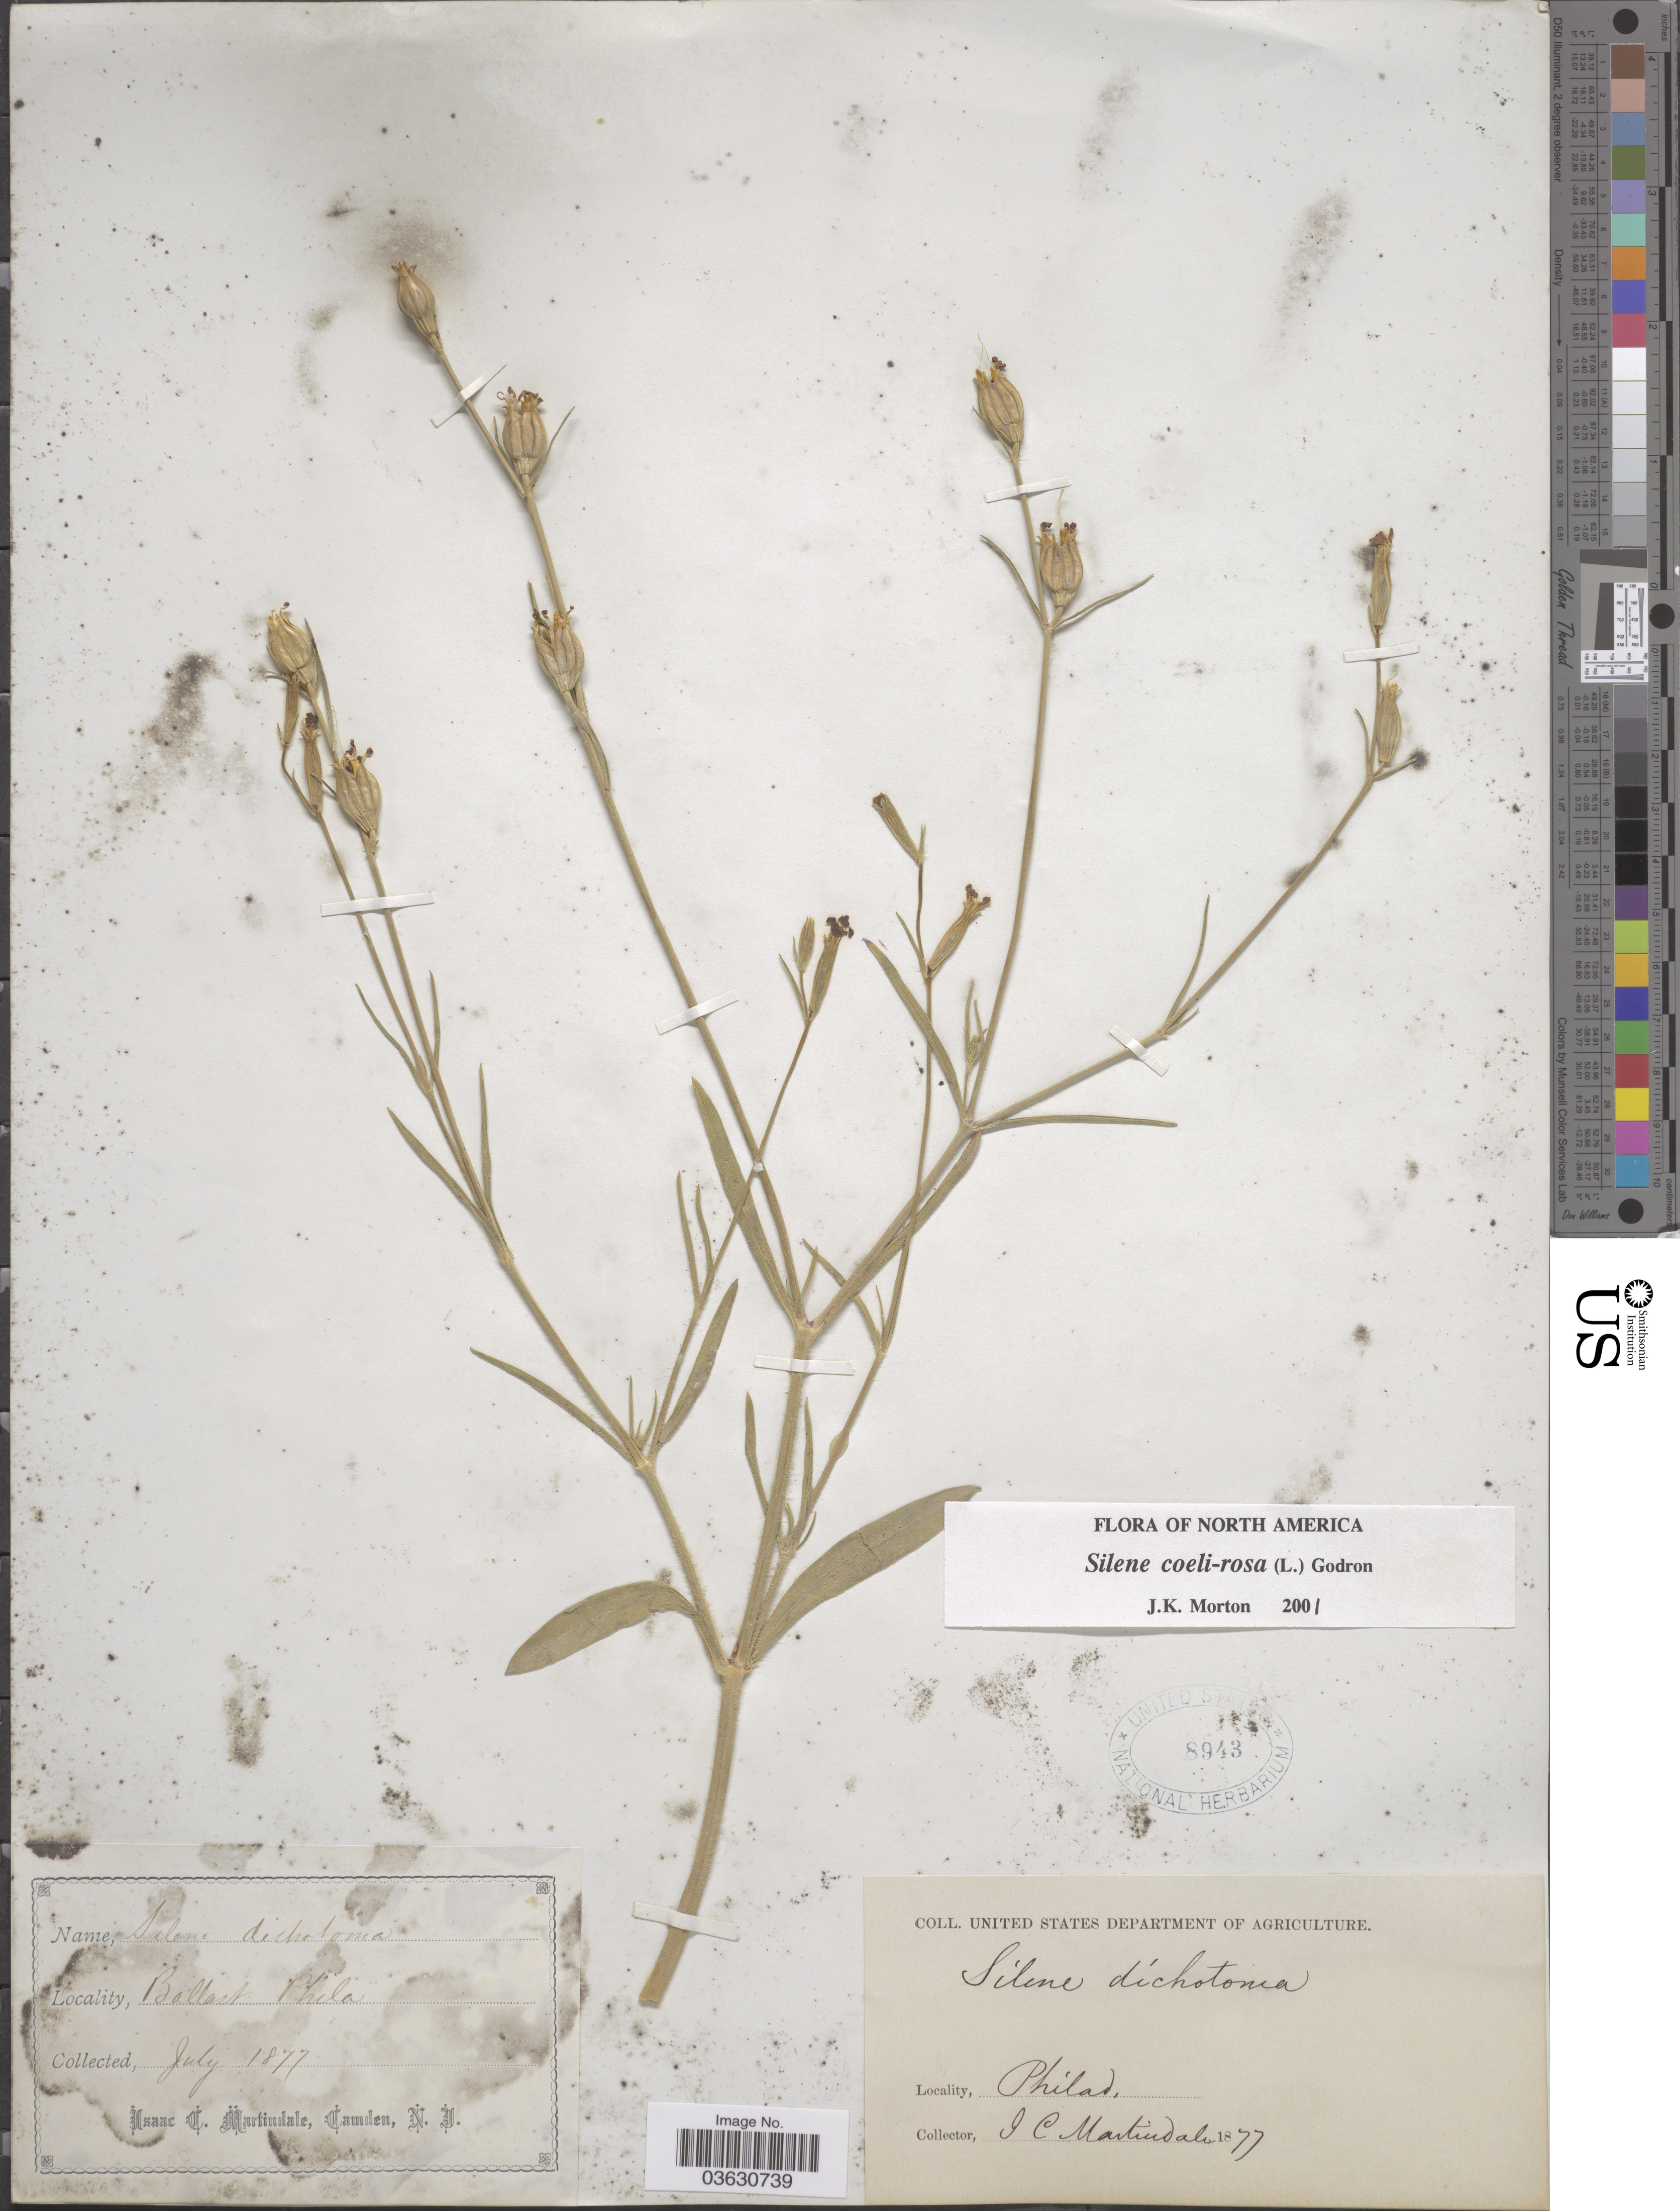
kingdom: Plantae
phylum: Tracheophyta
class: Magnoliopsida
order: Caryophyllales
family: Caryophyllaceae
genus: Eudianthe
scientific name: Eudianthe coeli-rosa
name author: (L.) Fenzl ex Endl.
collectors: I. C. Martindale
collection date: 1877-07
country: United States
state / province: New Jersey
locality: Ballast, Phila.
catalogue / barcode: US 8943